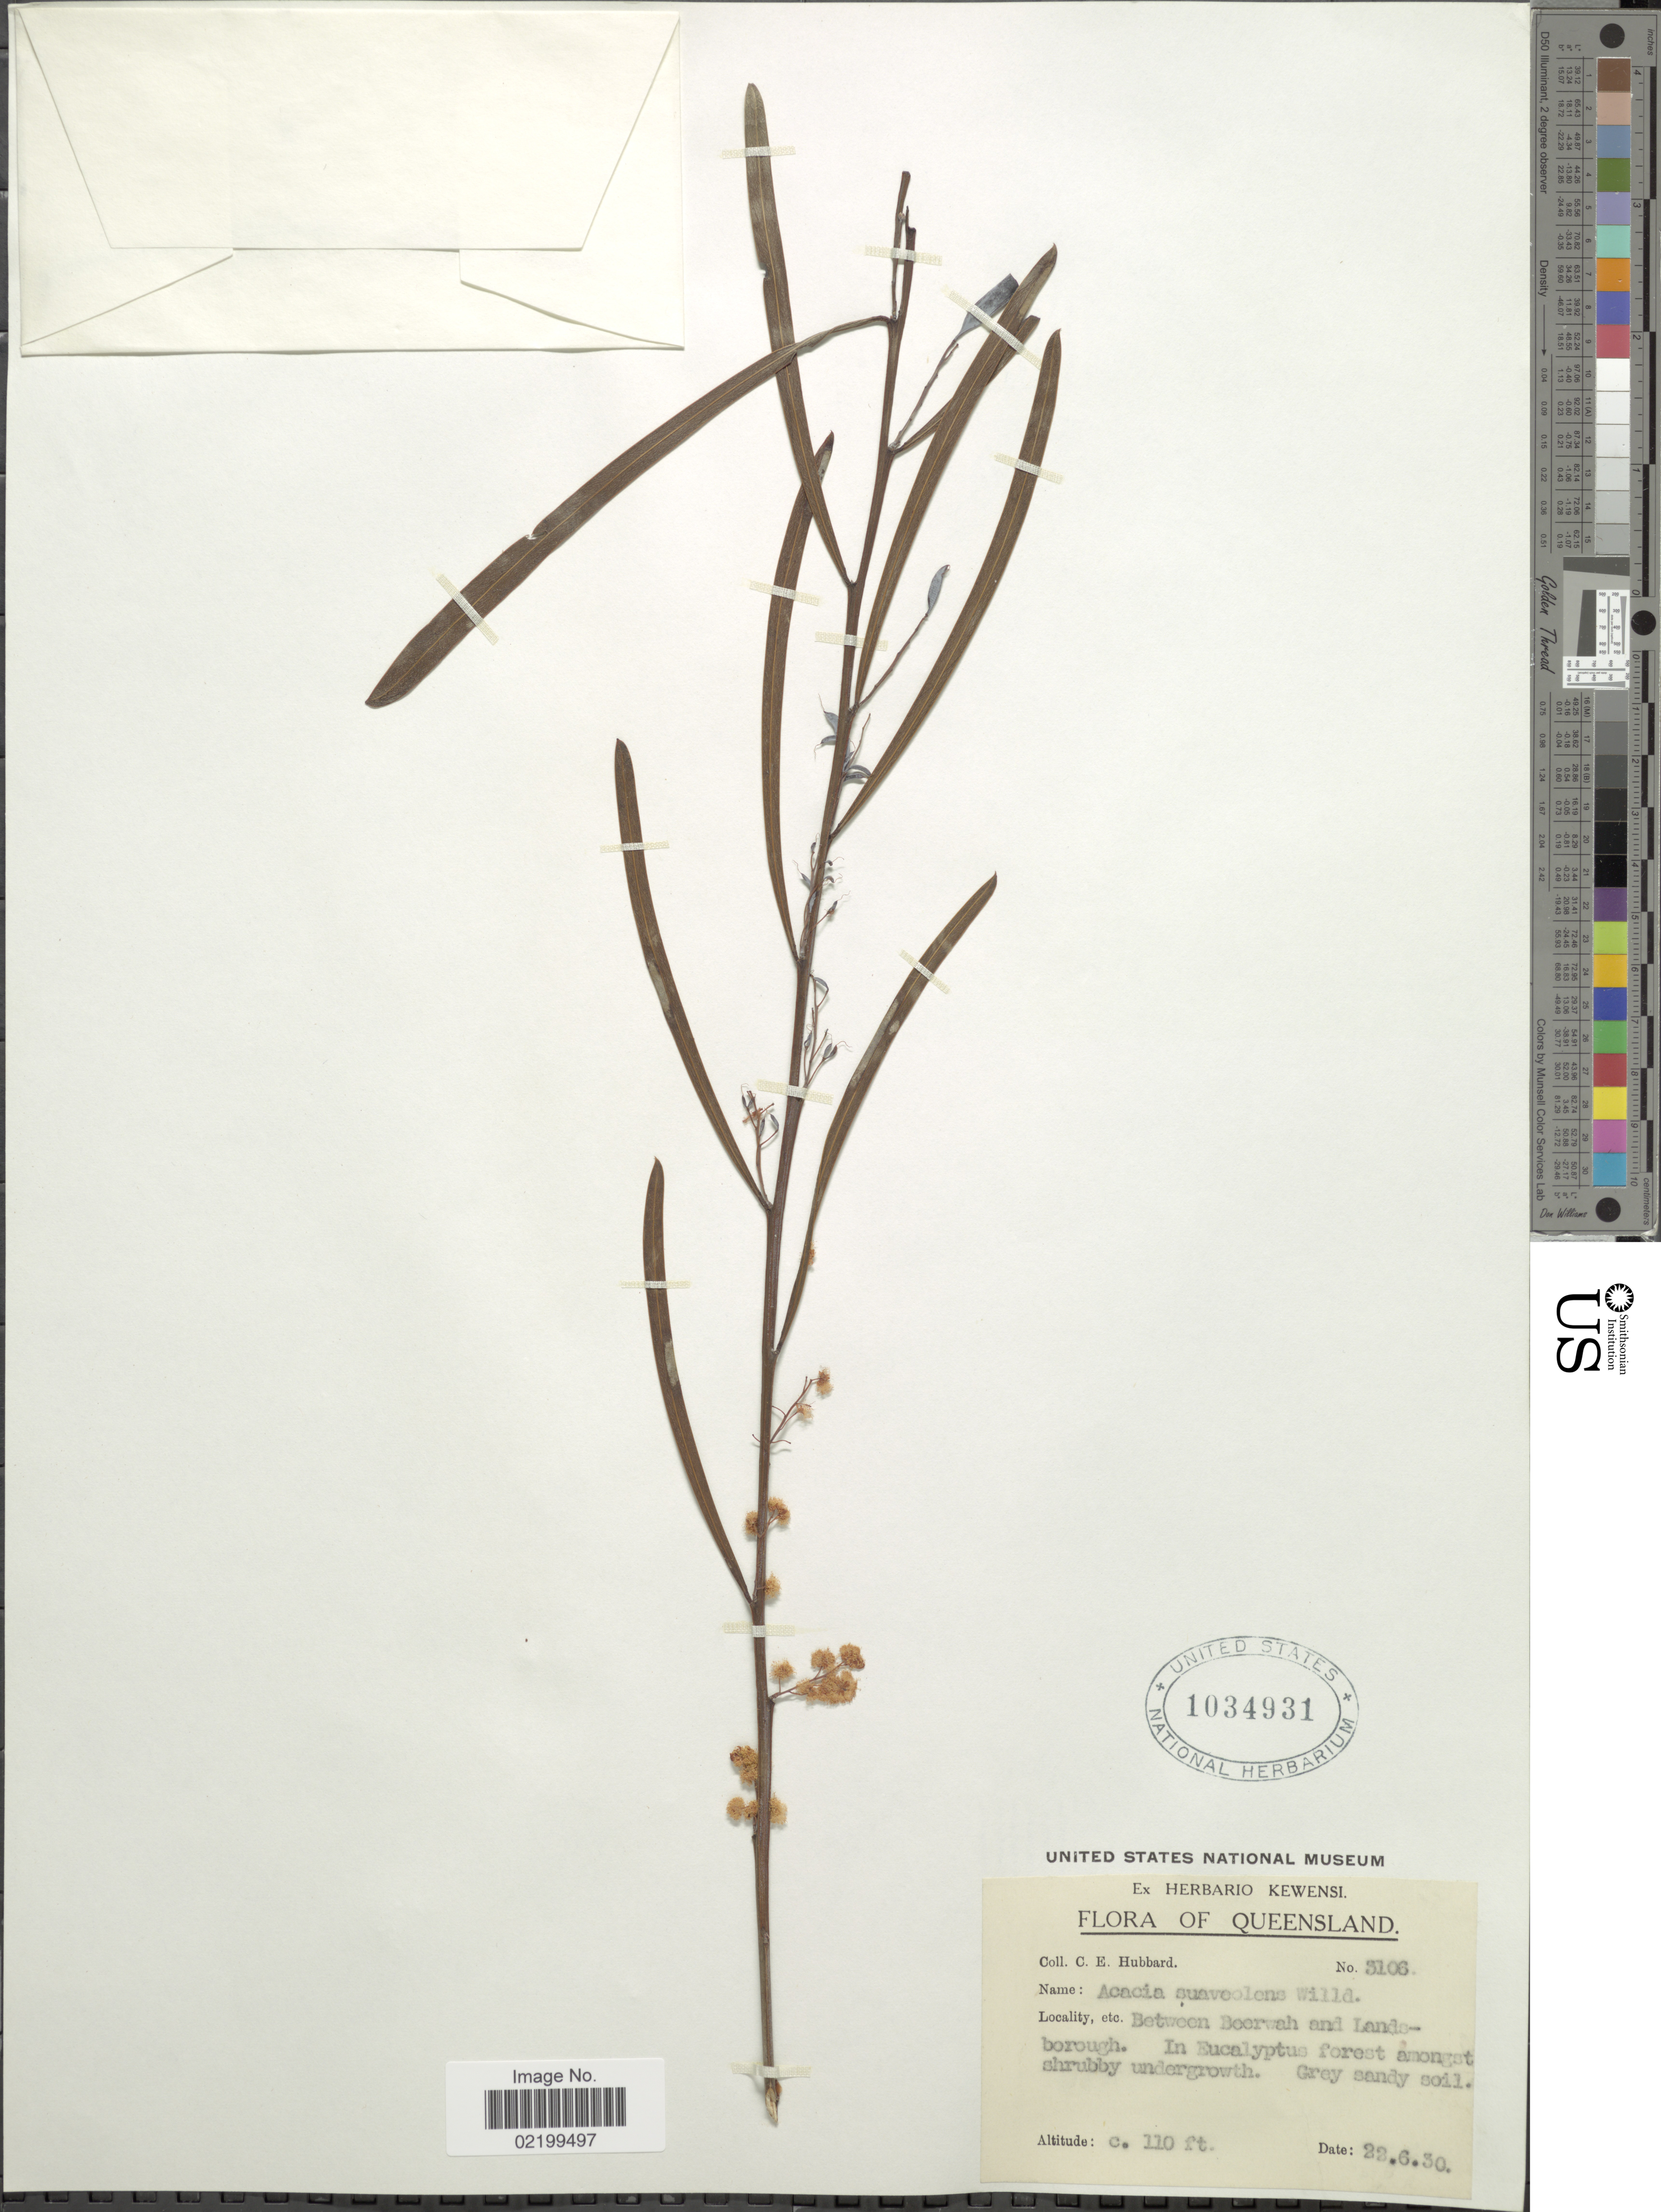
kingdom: Plantae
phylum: Tracheophyta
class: Magnoliopsida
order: Fabales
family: Fabaceae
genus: Acacia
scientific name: Acacia suaveolens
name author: (Sm.) Willd.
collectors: C. E. Hubbard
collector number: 3106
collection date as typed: Transcribed d/m/y: 22/6/30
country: Australia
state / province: Queensland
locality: Between Beerwah and Landsborough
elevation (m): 34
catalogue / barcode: US 1034931